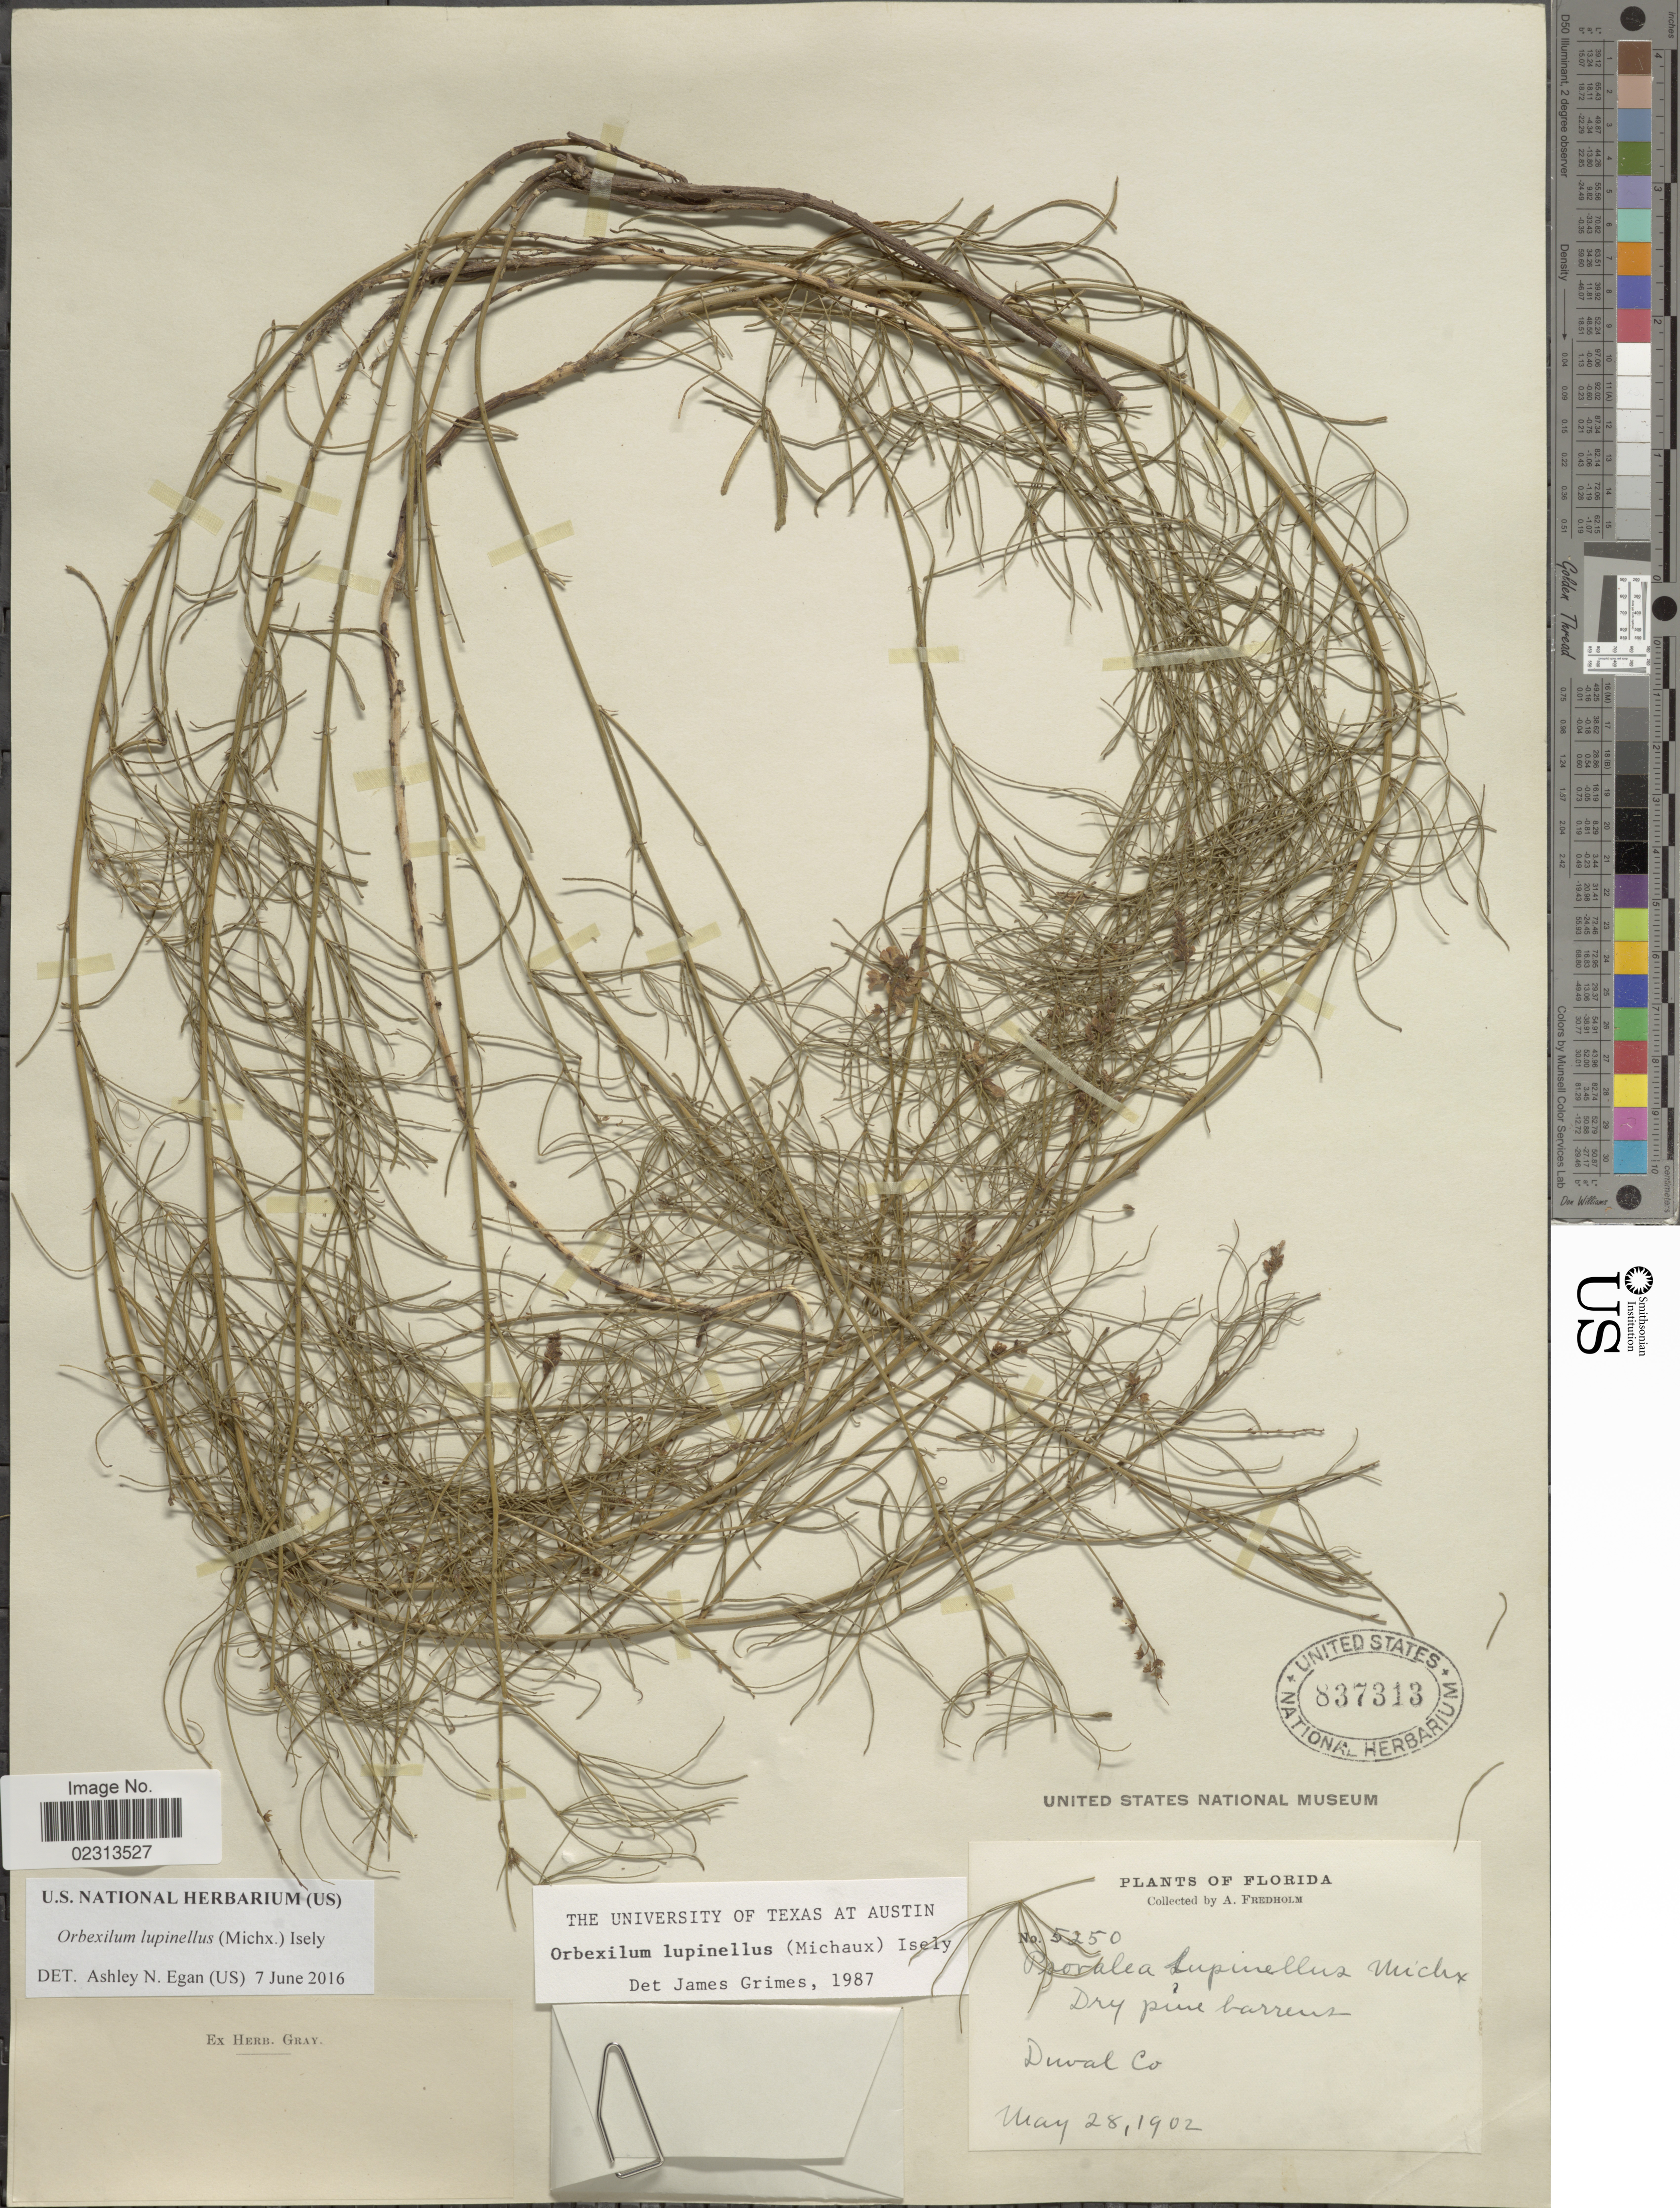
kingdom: Plantae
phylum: Tracheophyta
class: Magnoliopsida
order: Fabales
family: Fabaceae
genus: Orbexilum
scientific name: Orbexilum lupinellus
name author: (Michx.) Isley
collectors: A. Fredholm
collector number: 5250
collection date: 1902-05-28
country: United States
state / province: Florida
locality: Duval Co,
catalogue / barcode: US 837313